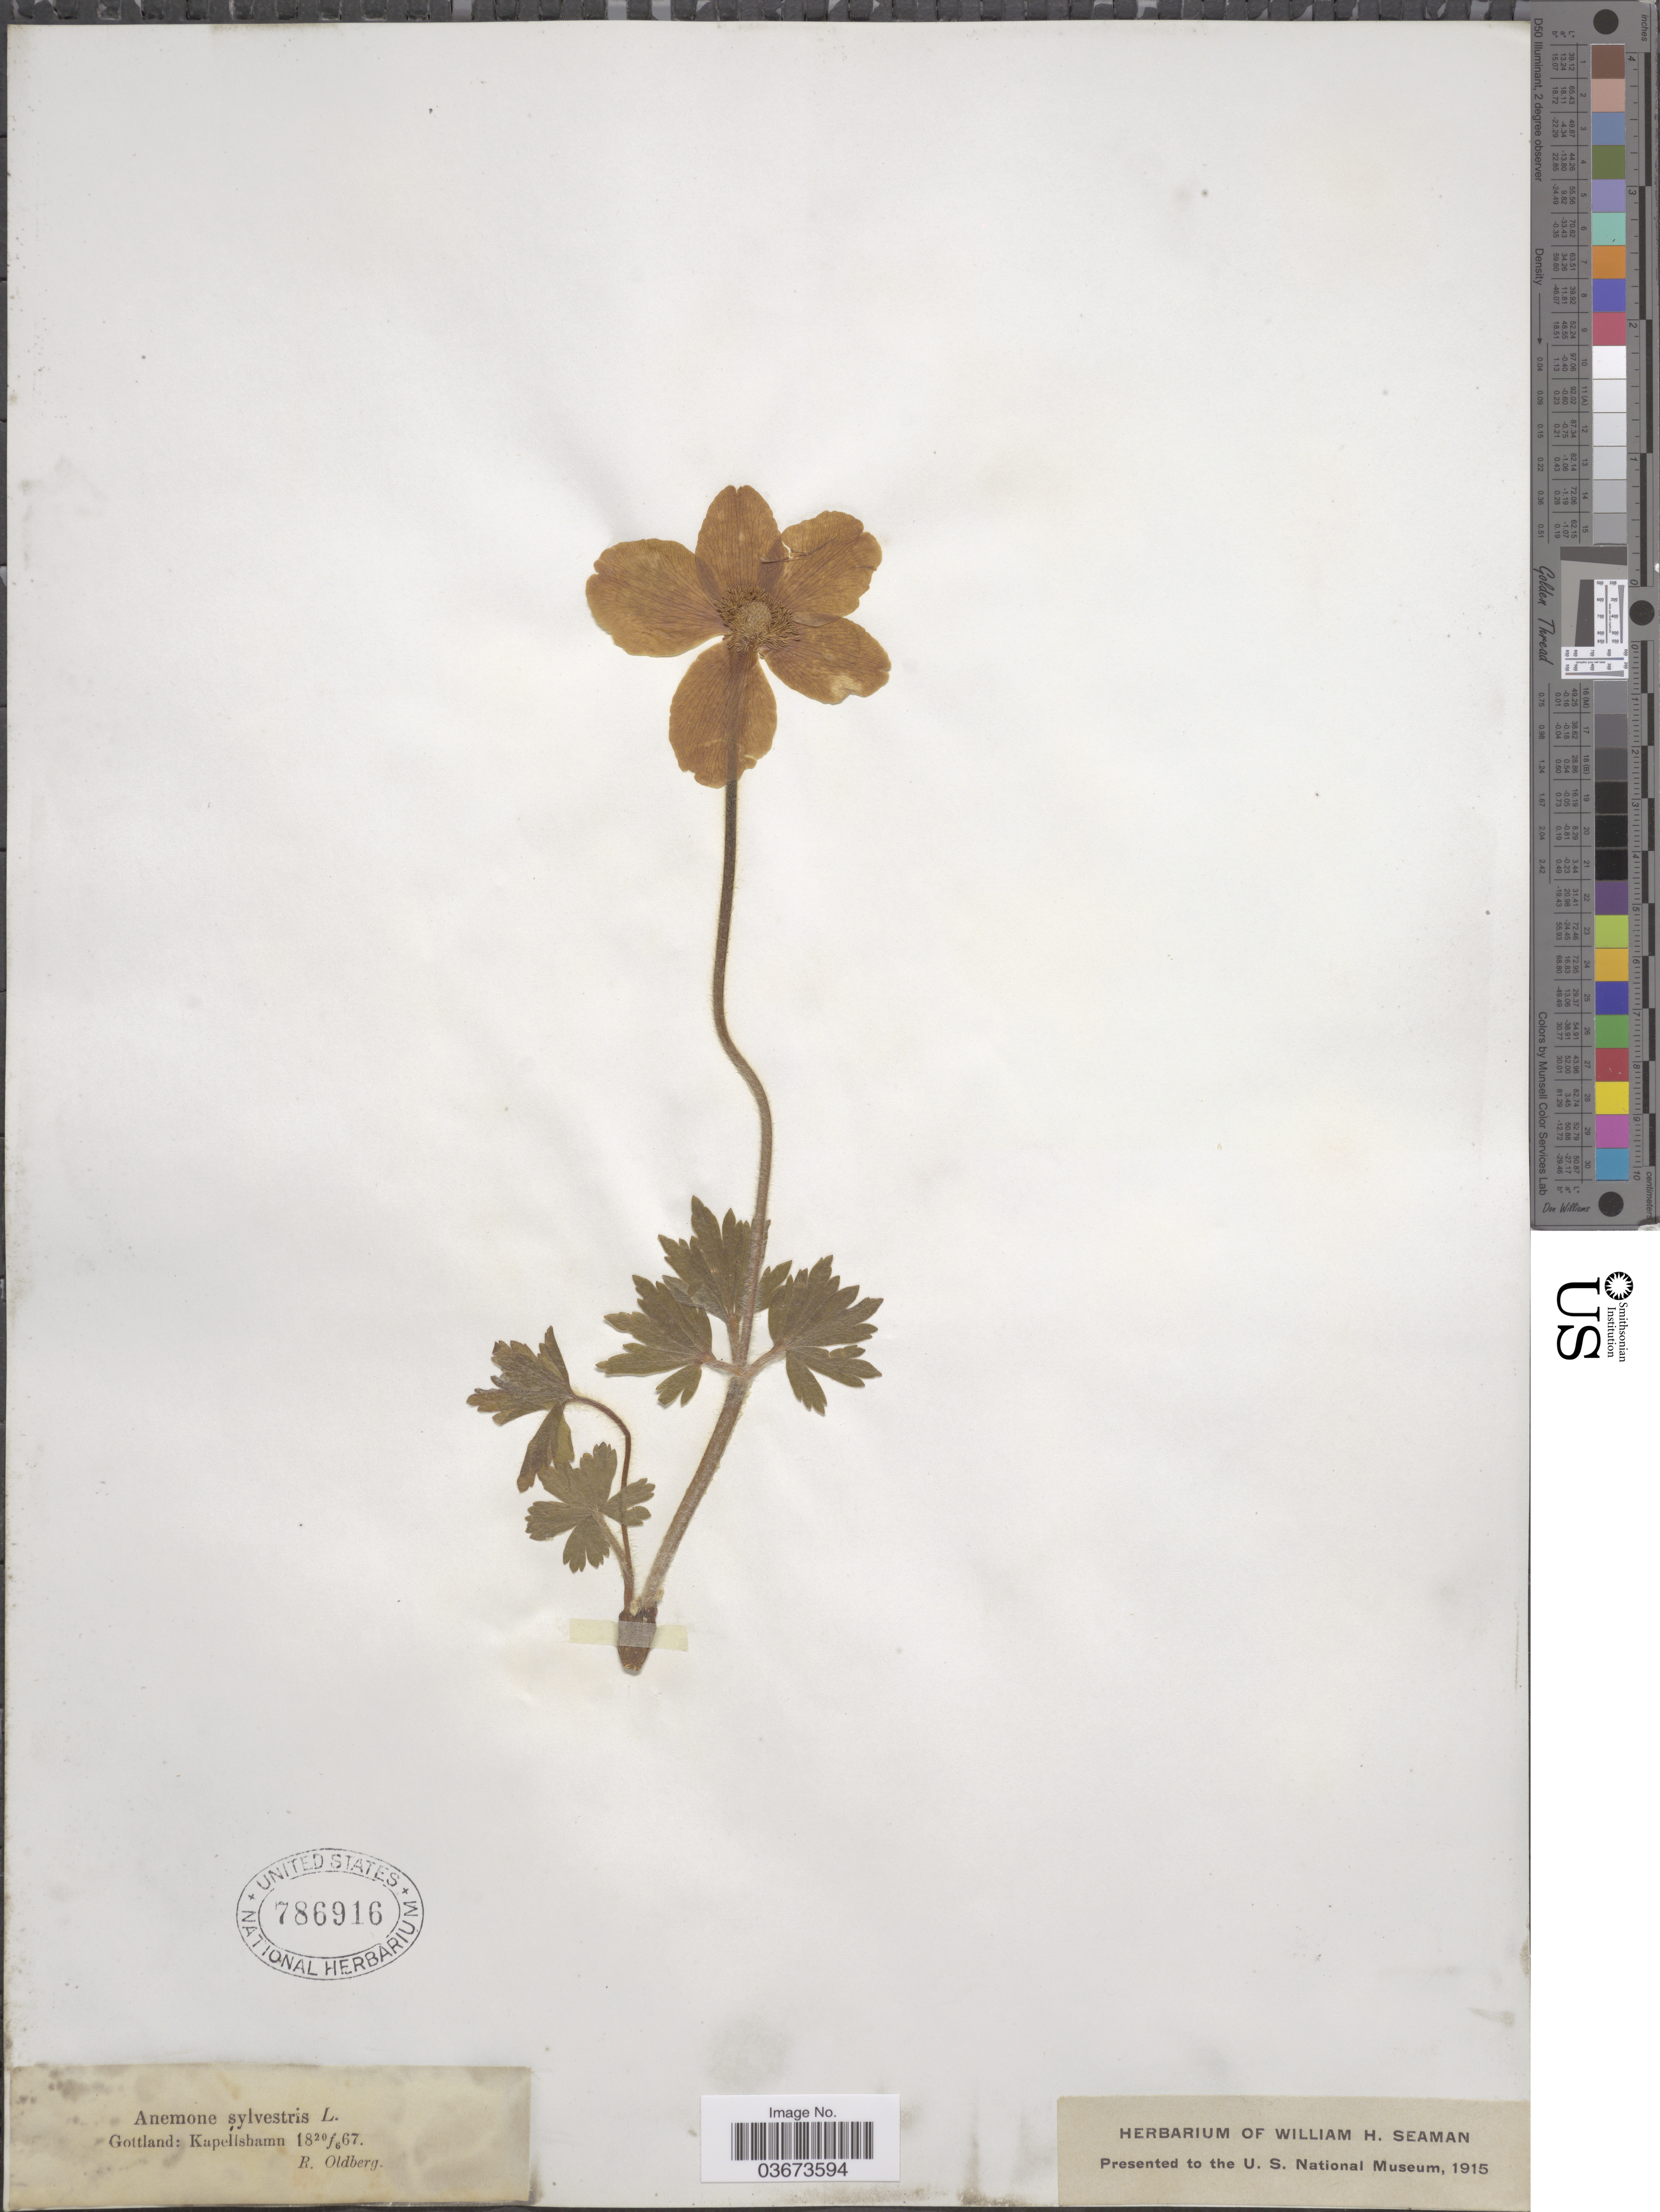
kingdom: Plantae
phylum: Tracheophyta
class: Magnoliopsida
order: Ranunculales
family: Ranunculaceae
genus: Anemone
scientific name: Anemone sylvestris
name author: L.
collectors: R. Oldberg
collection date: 1867-06-20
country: Sweden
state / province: Gotland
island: Gotland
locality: Gottland: Kapellshamn.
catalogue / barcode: US 786916